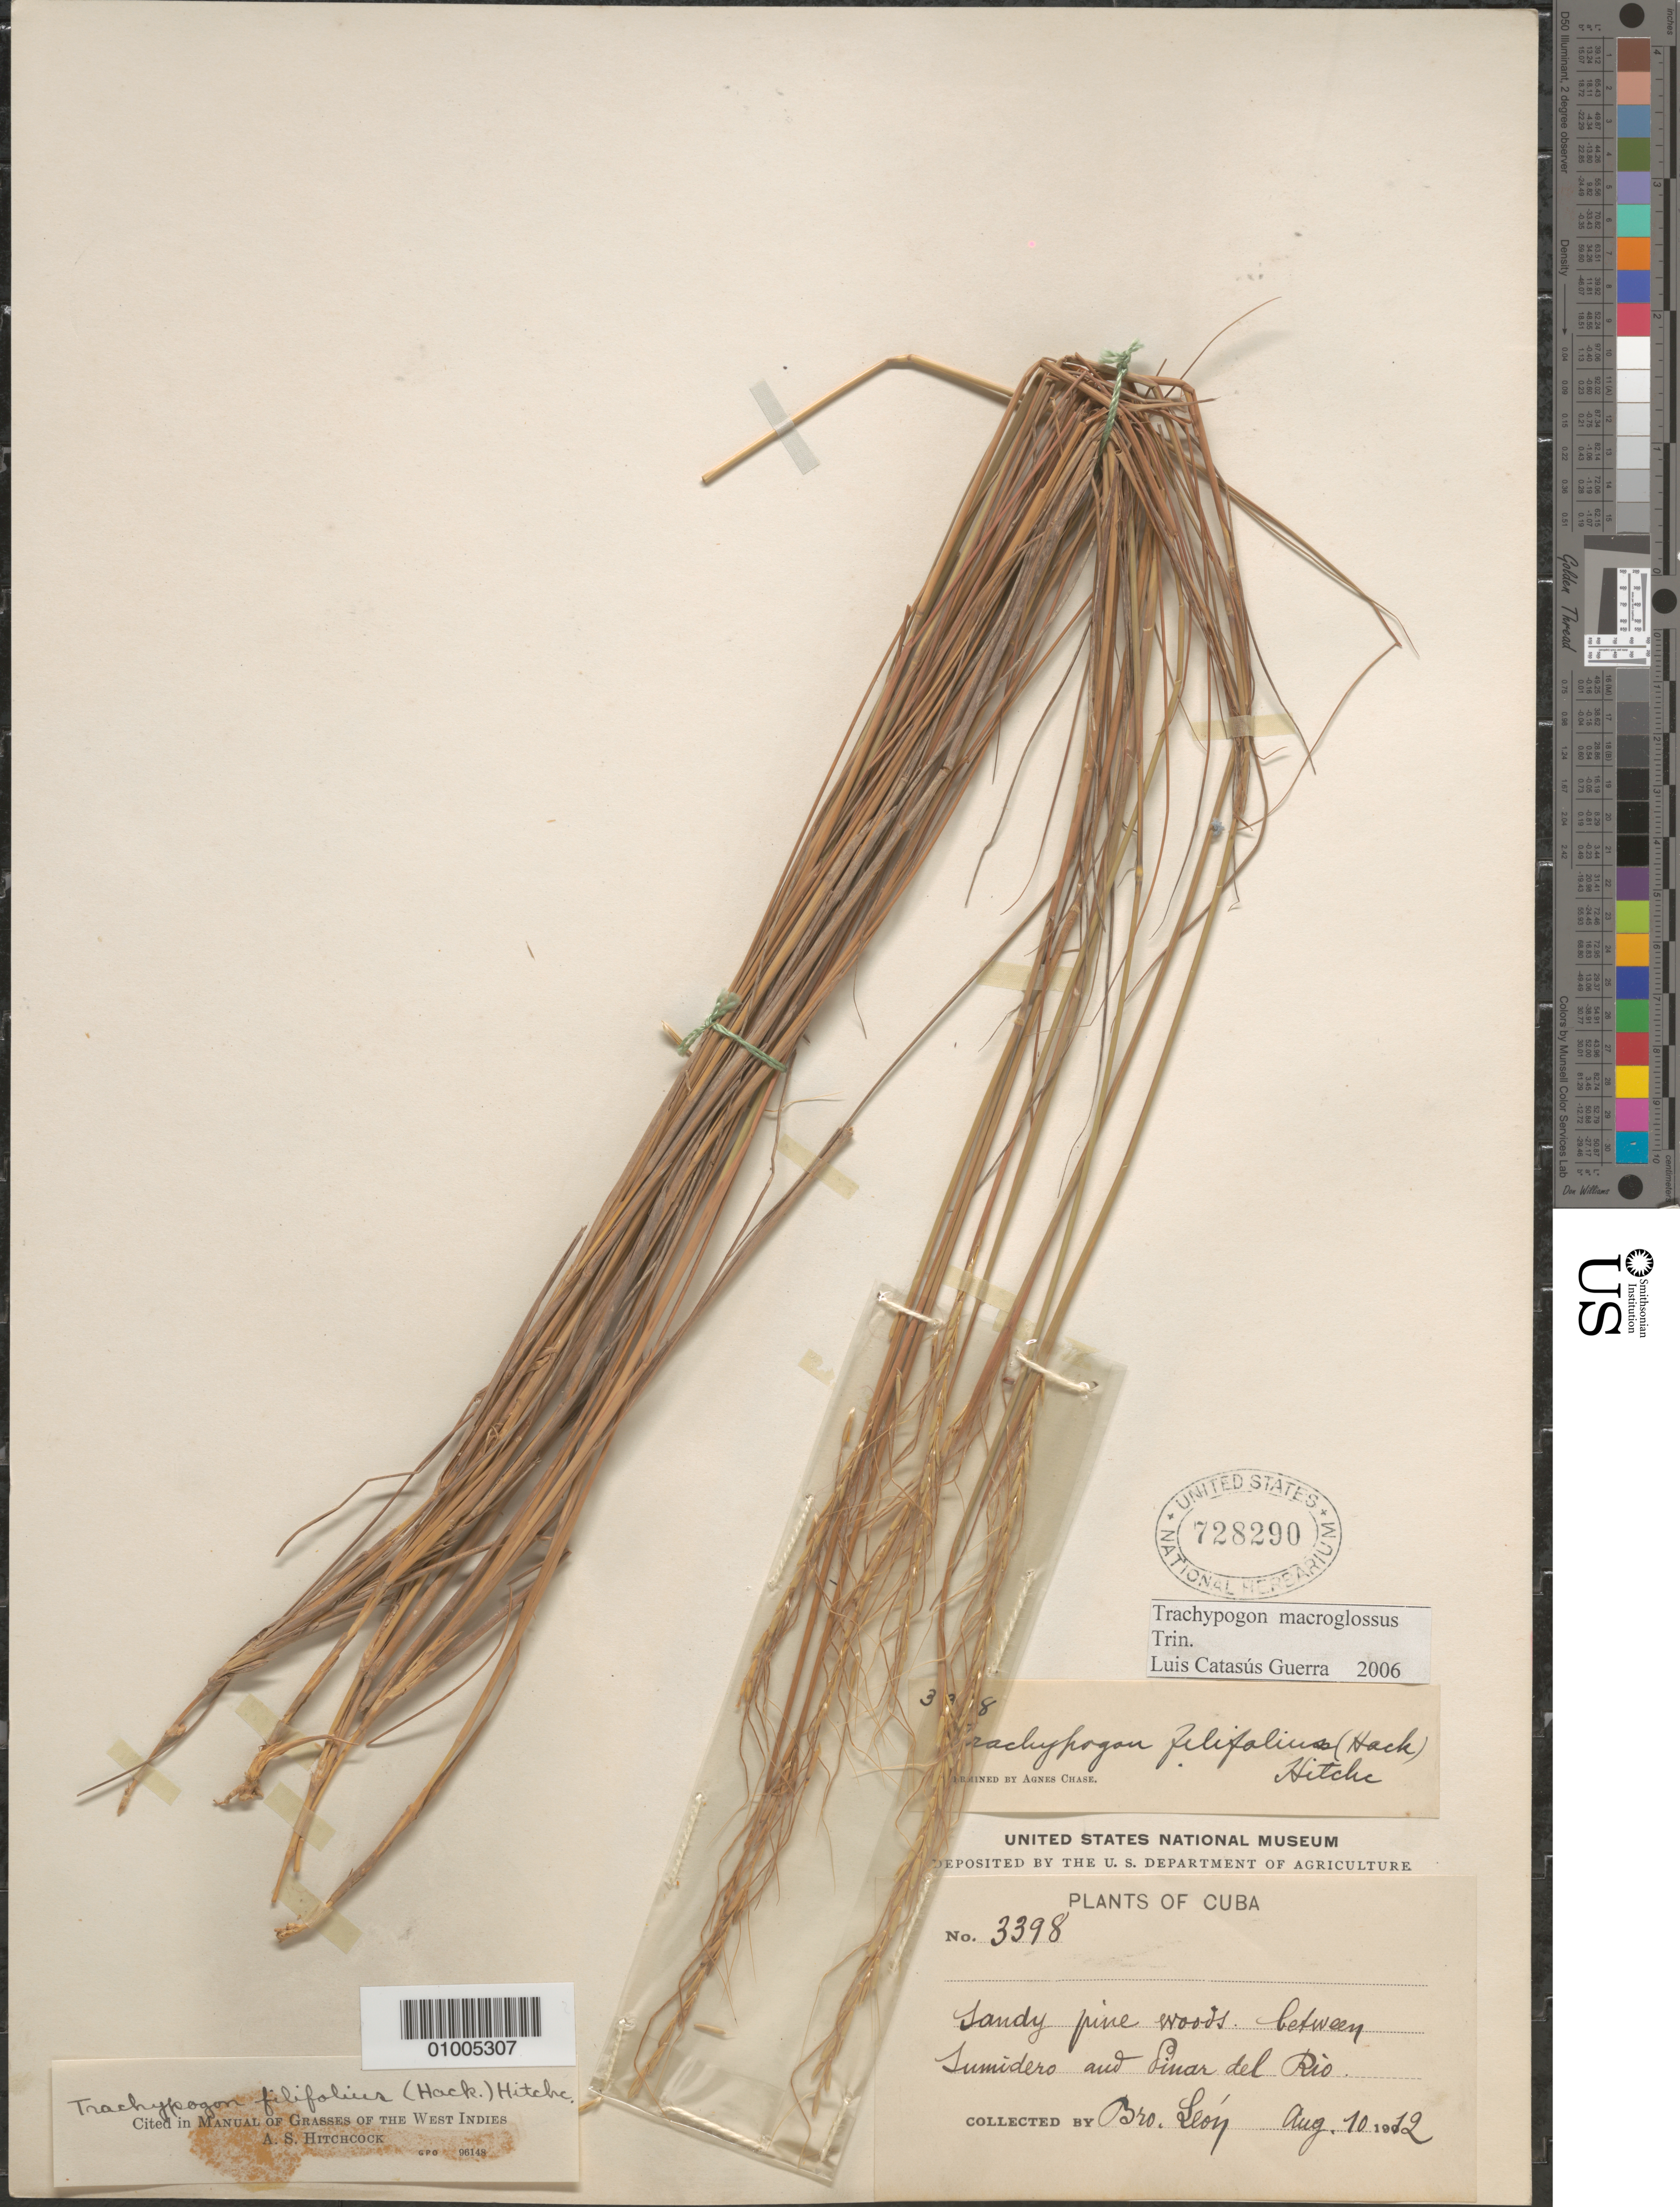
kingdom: Plantae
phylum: Tracheophyta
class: Liliopsida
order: Poales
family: Poaceae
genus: Trachypogon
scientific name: Trachypogon macroglossus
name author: Trin.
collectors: Bro. León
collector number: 3398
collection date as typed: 10 Aug 1912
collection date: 1912-08-10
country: Cuba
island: Cuba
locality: Sandy pine woods between Sumidero and Pinar del Rio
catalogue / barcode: US 728290